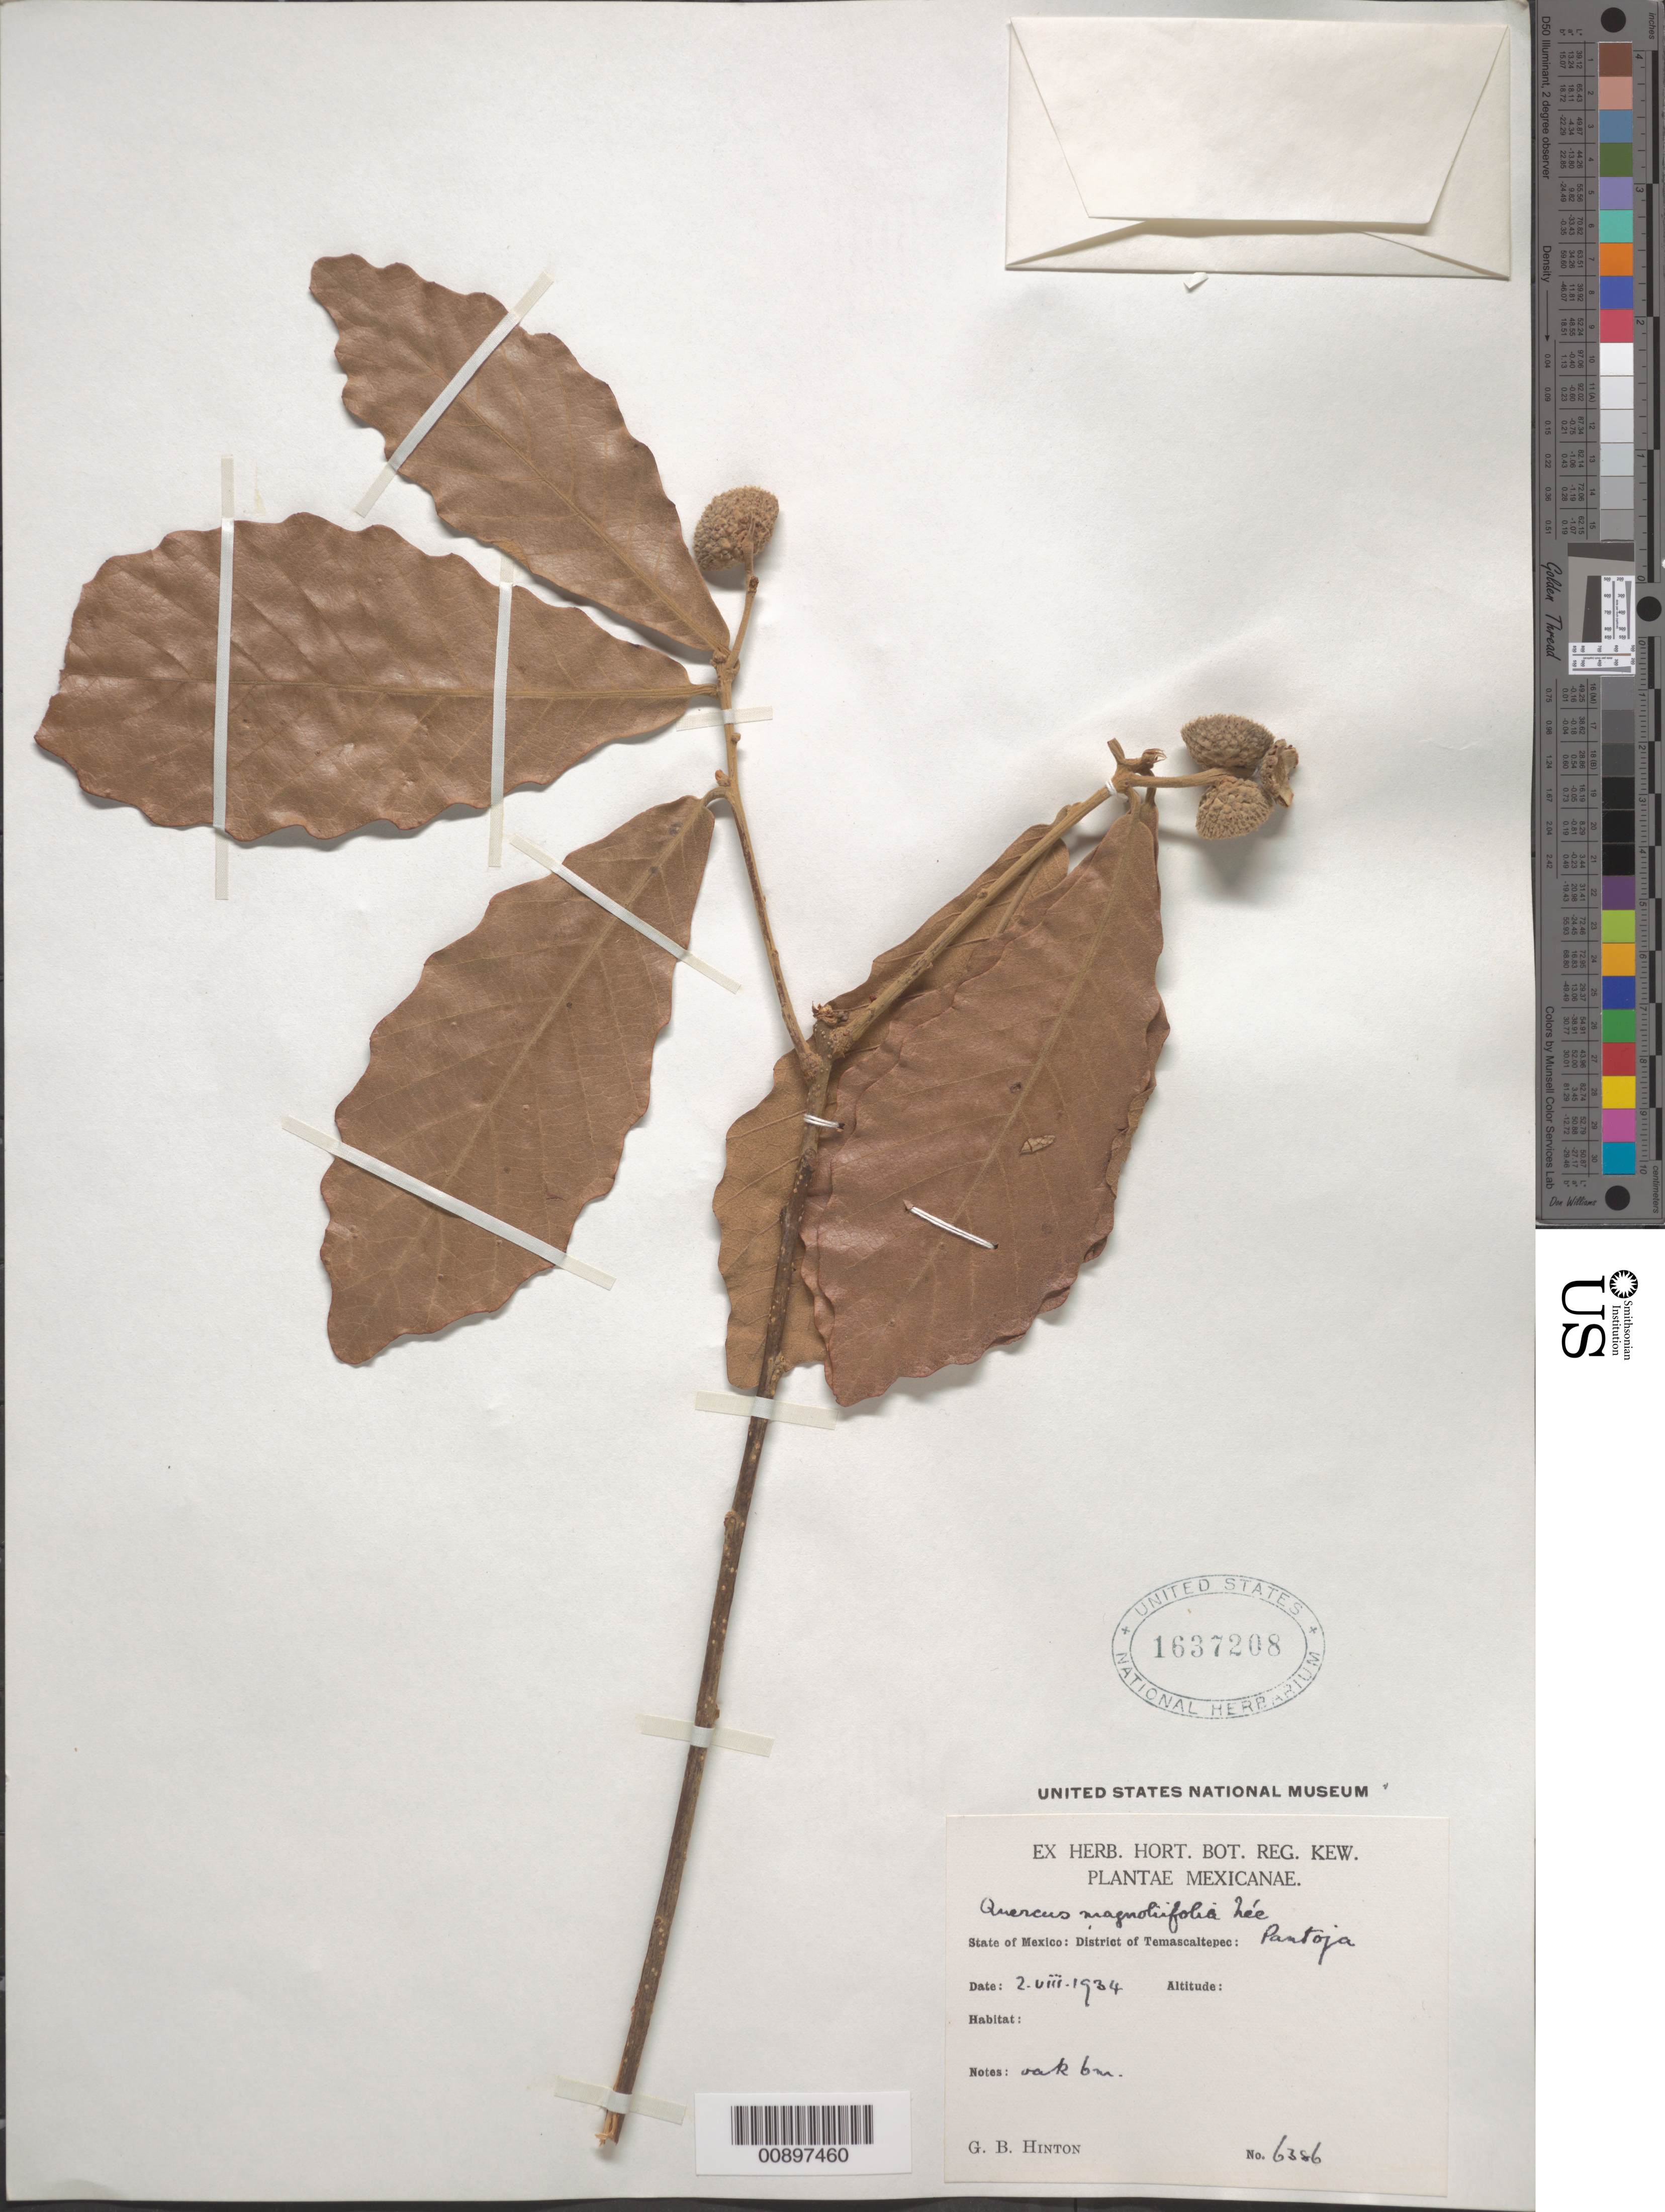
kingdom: Plantae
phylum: Tracheophyta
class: Magnoliopsida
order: Fagales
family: Fagaceae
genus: Quercus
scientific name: Quercus magnoliifolia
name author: Née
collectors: G. B. Hinton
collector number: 6386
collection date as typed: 02 Aug 1934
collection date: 1934-08-02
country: Mexico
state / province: México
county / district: Temascaltepec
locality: State of Mexico: District of Temascaltepec: Pantoja.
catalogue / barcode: US 1637208